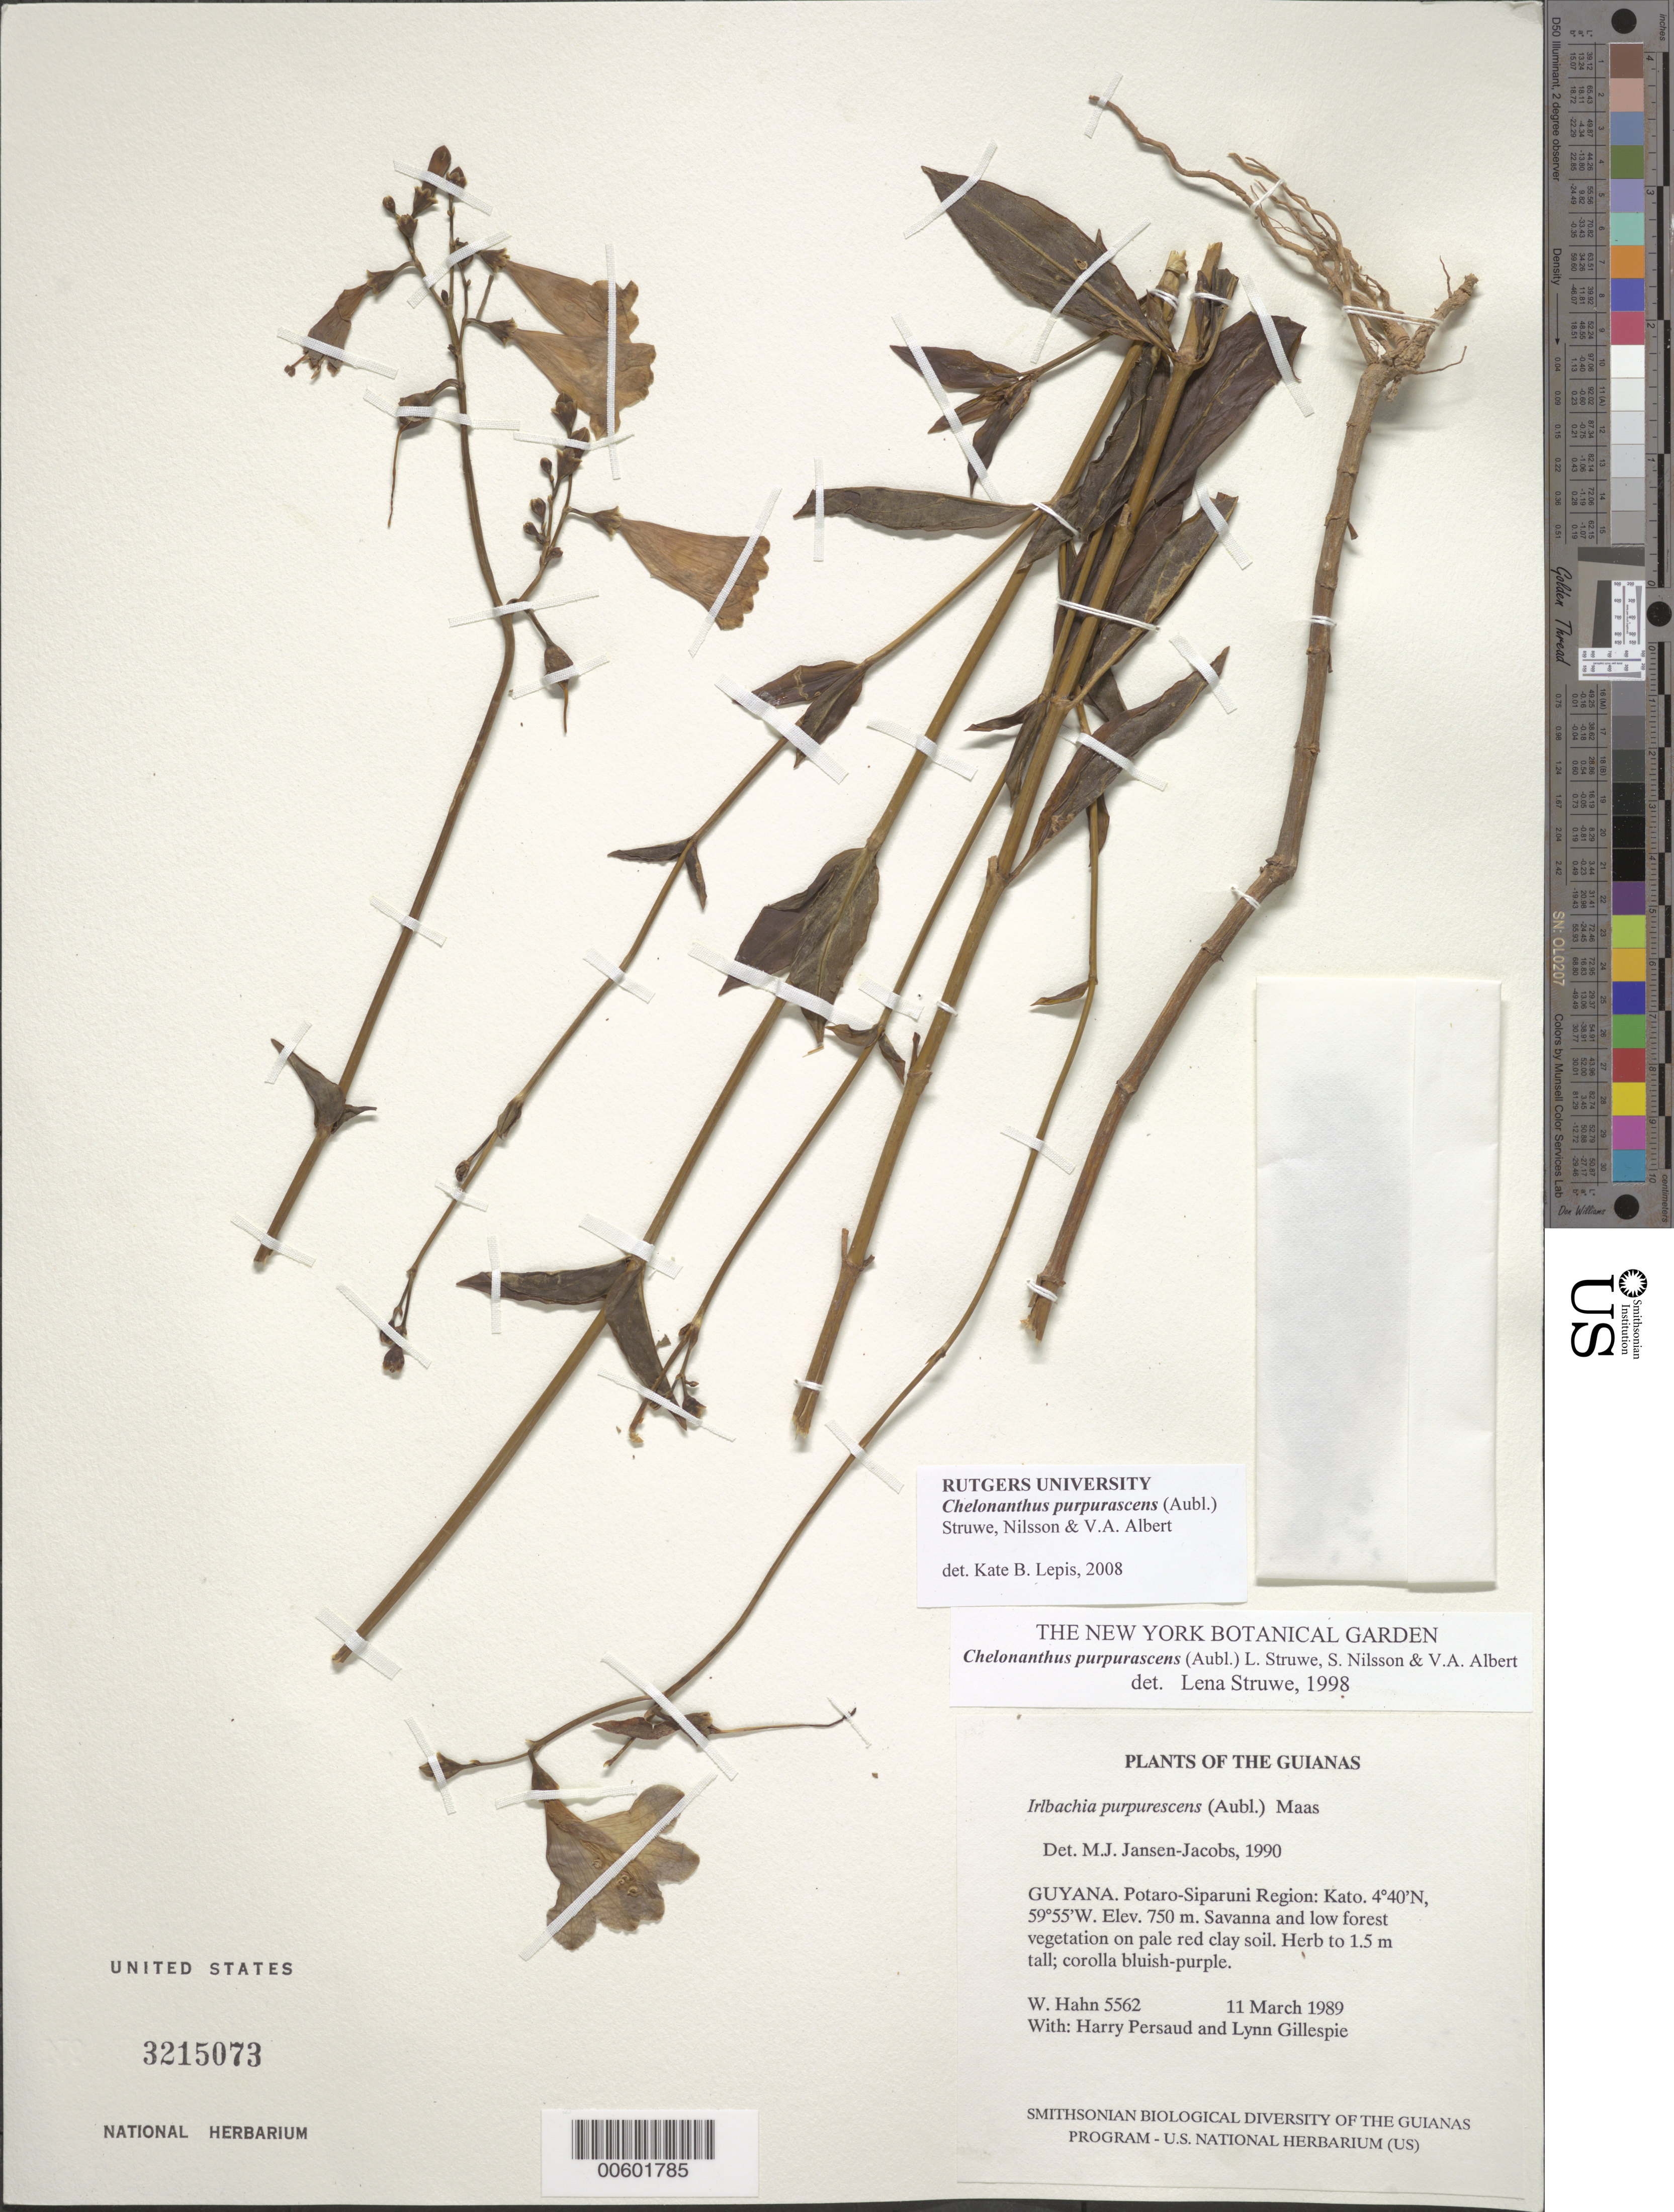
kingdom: Plantae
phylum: Tracheophyta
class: Magnoliopsida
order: Gentianales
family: Gentianaceae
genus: Irlbachia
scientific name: Irlbachia purpurascens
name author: (Aubl.) Maas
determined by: Jansen-Jacobs, M. J., (U), Nationaal Herbarium Nederland, Utrecht University branch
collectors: W. Hahn, H. Persaud & L. J. Gillespie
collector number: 5562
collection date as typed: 11 March 1989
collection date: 1989-03-11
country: Guyana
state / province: Potaro-Siparuni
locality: Kato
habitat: Savanna and low forest vegetation on pale red clay soil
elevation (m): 750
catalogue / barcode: US 3215073